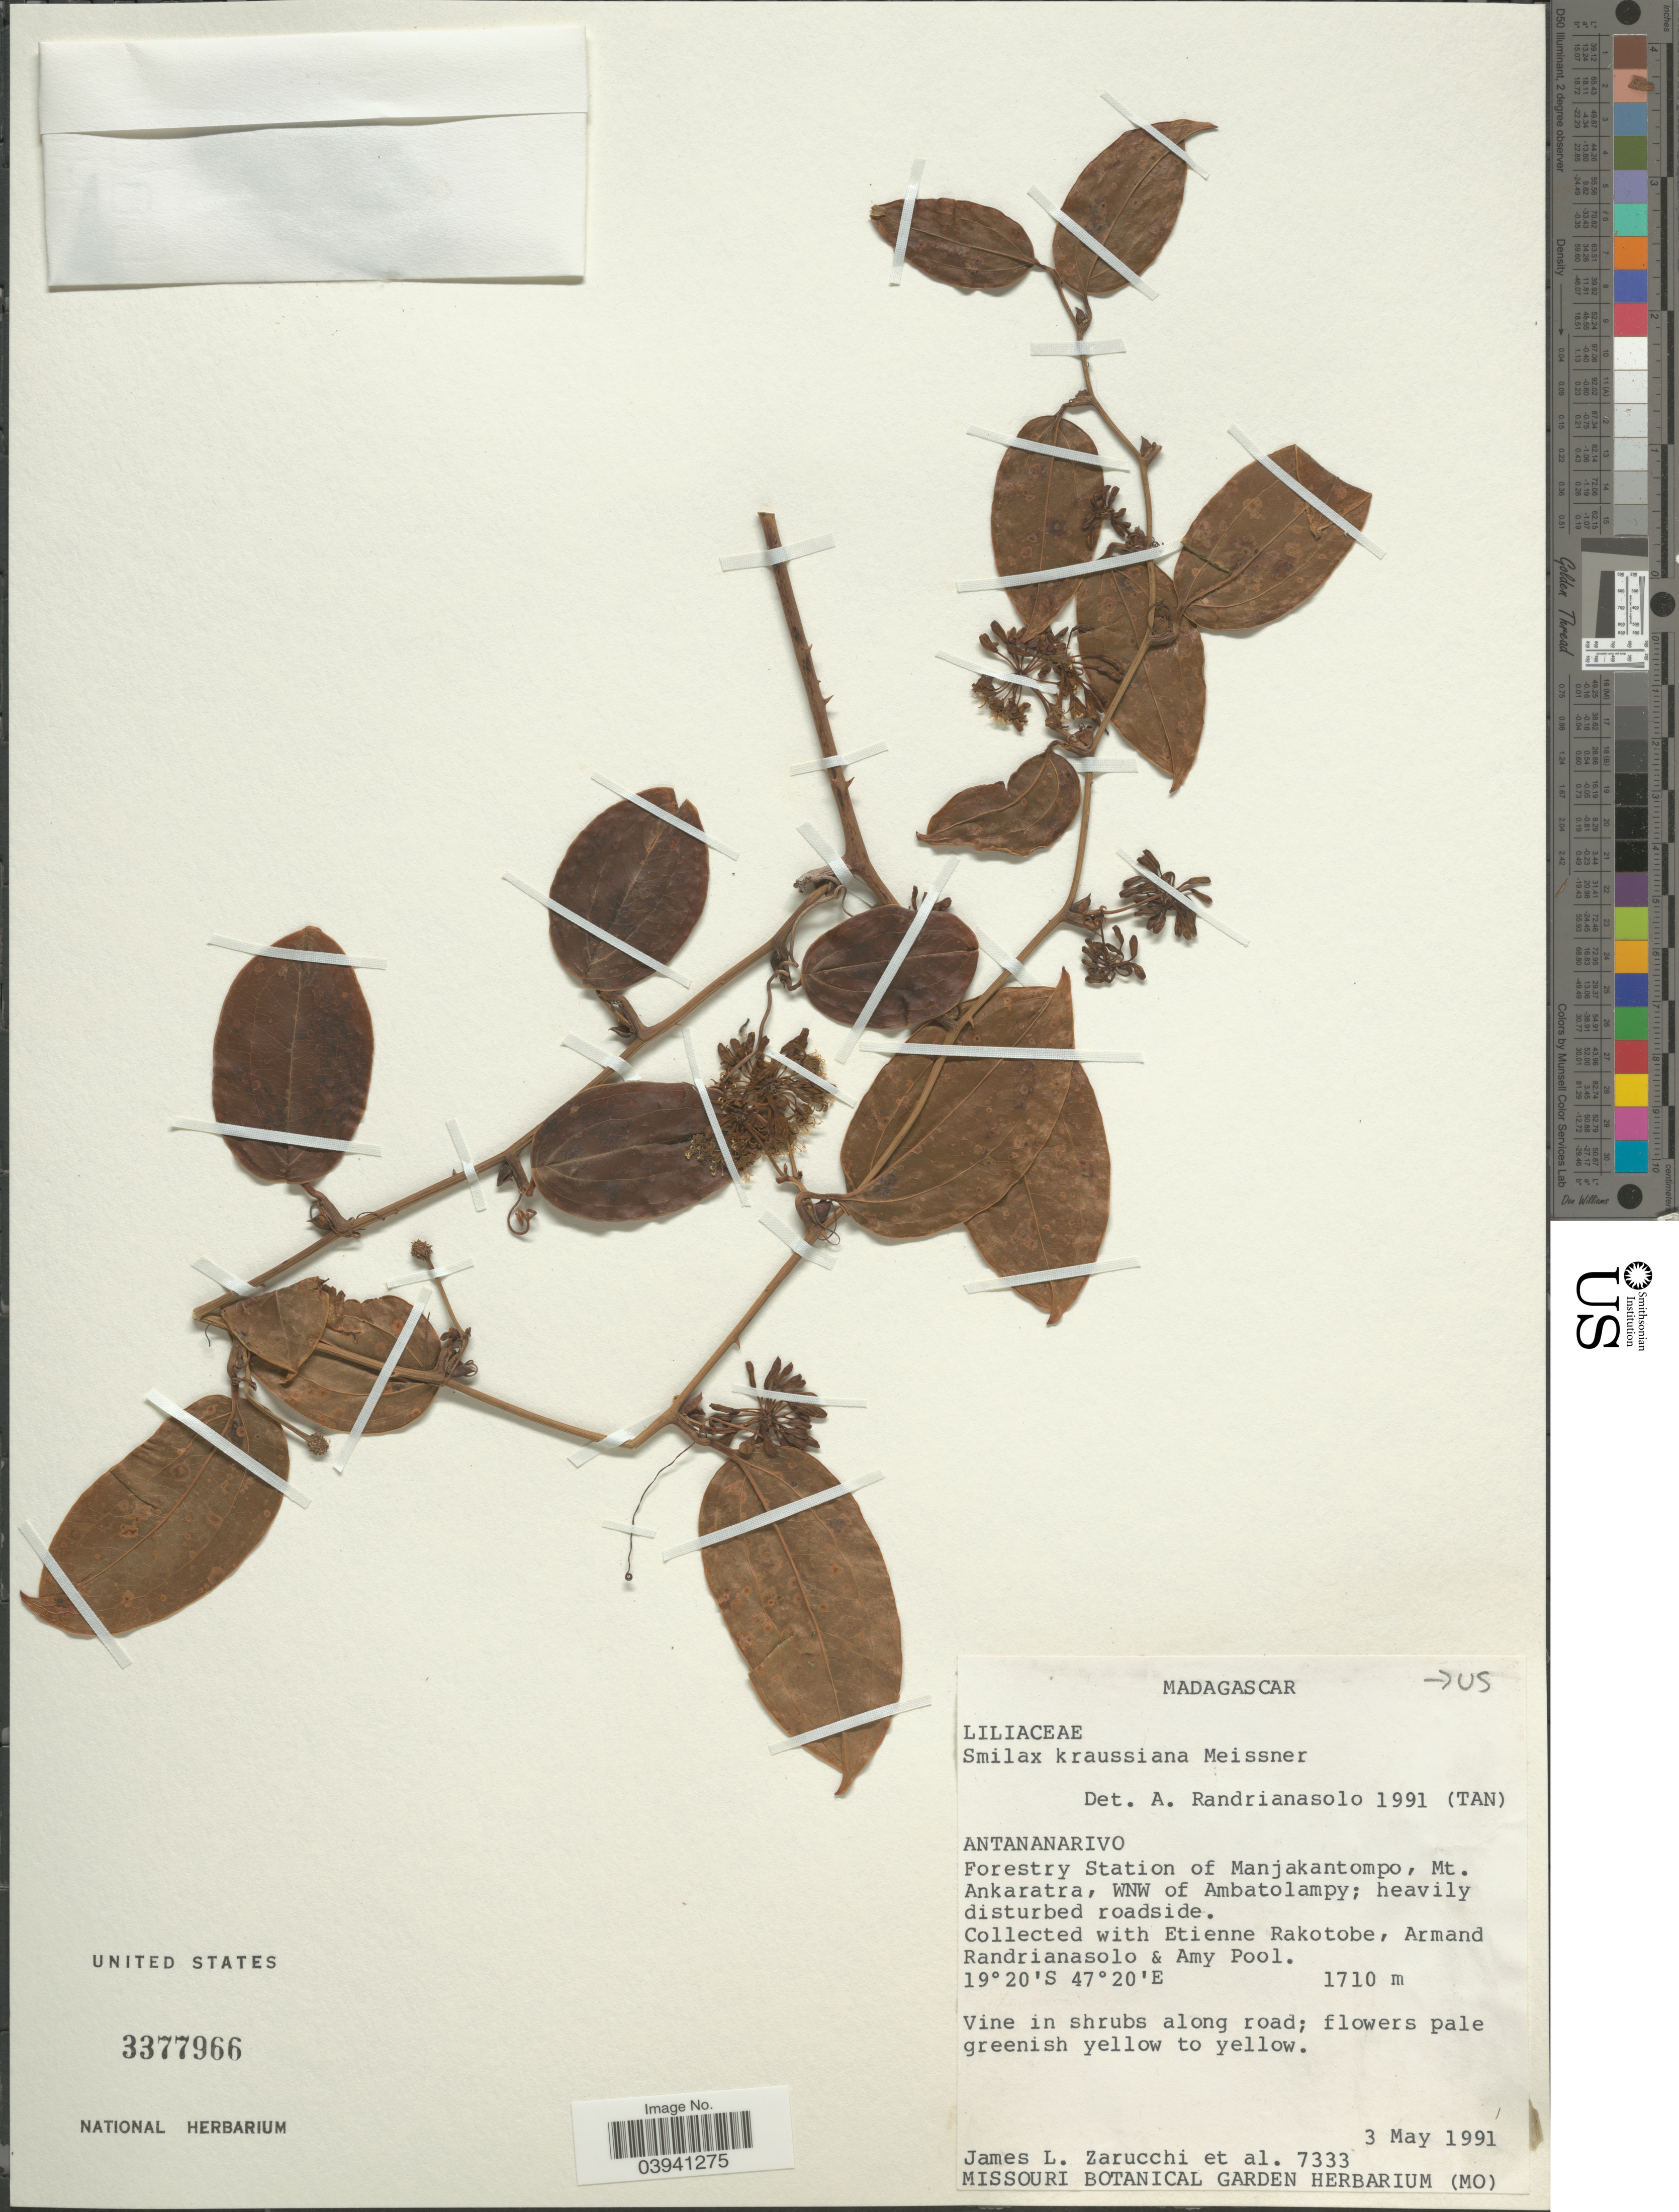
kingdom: Plantae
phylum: Tracheophyta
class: Liliopsida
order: Liliales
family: Smilacaceae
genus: Smilax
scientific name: Smilax kraussiana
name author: Meisn.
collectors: J. L. Zarucchi, E. Rakotobe, A. Randrianasolo & A. Pool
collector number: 7333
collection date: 1991-05-03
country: Madagascar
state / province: Vakinankaratra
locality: Forestry Station of Manjakantompo, Mt. Ankaratra, WNW of Ambatolampy.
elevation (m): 1710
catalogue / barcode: US 3377966